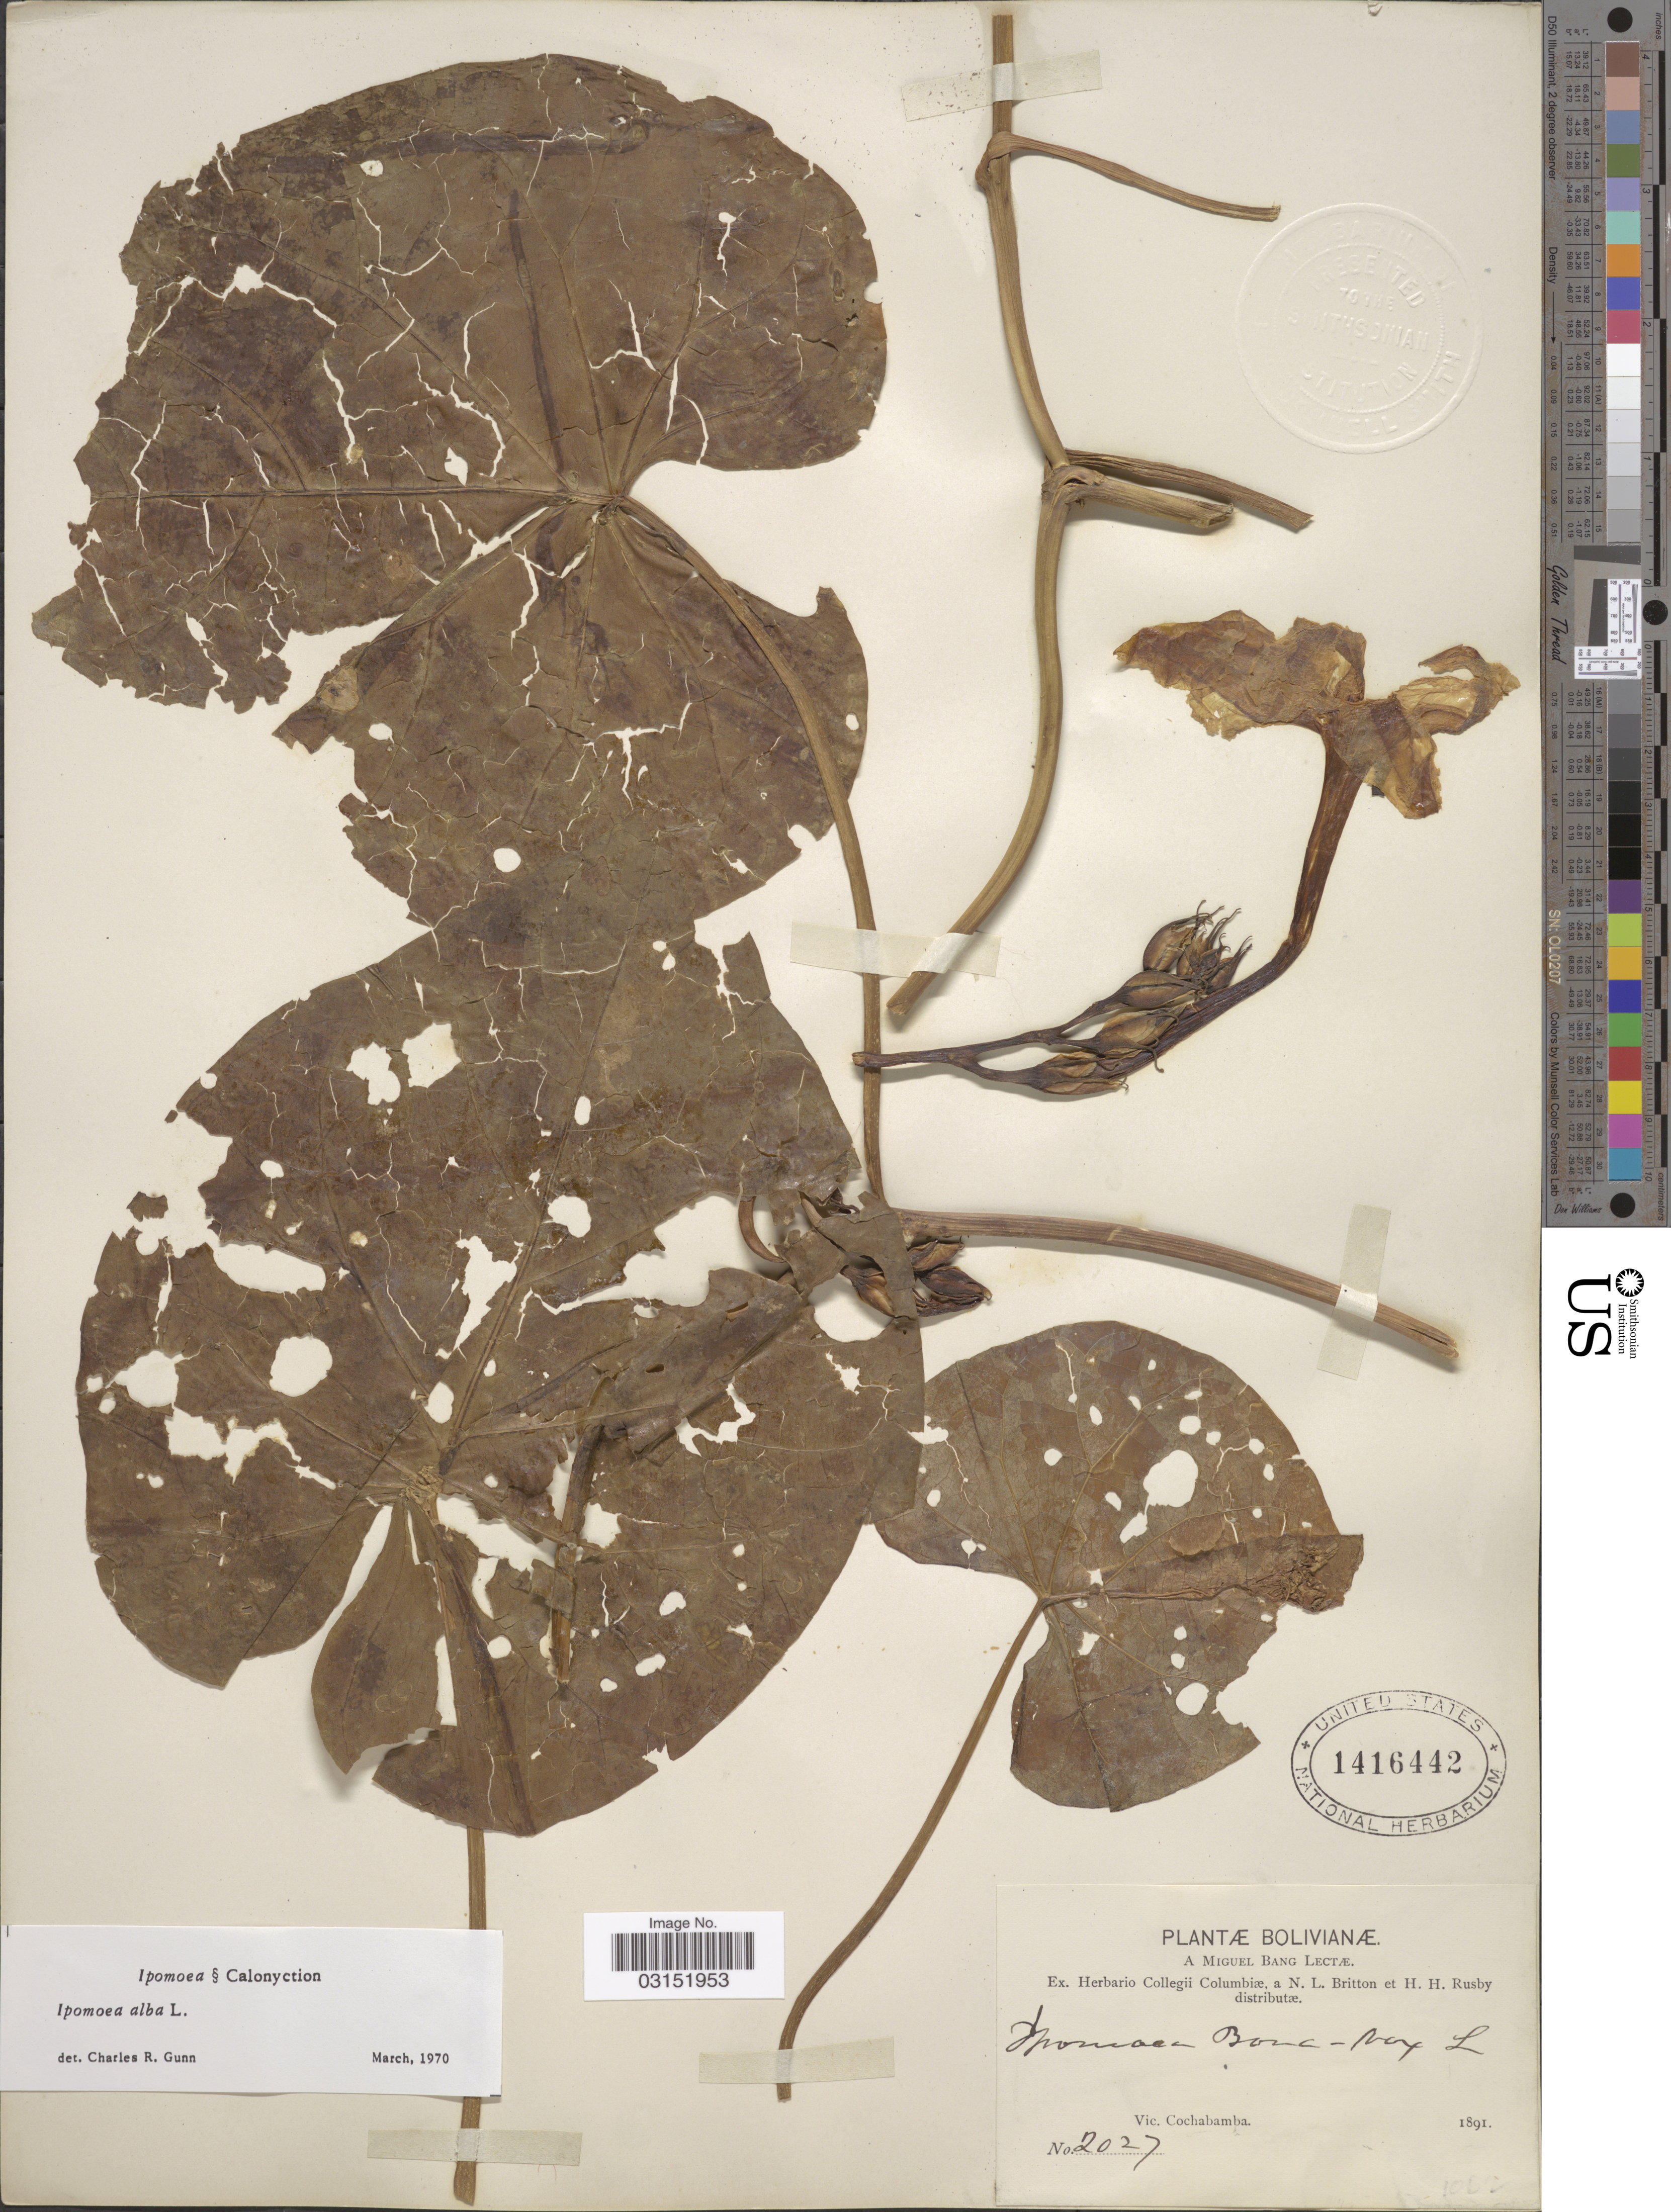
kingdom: Plantae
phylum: Tracheophyta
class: Magnoliopsida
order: Solanales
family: Convolvulaceae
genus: Ipomoea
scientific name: Ipomoea alba L.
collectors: M. Bang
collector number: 2027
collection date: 1891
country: Bolivia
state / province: Cochabamba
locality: Vic. Cochabamba.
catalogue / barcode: US 1416442